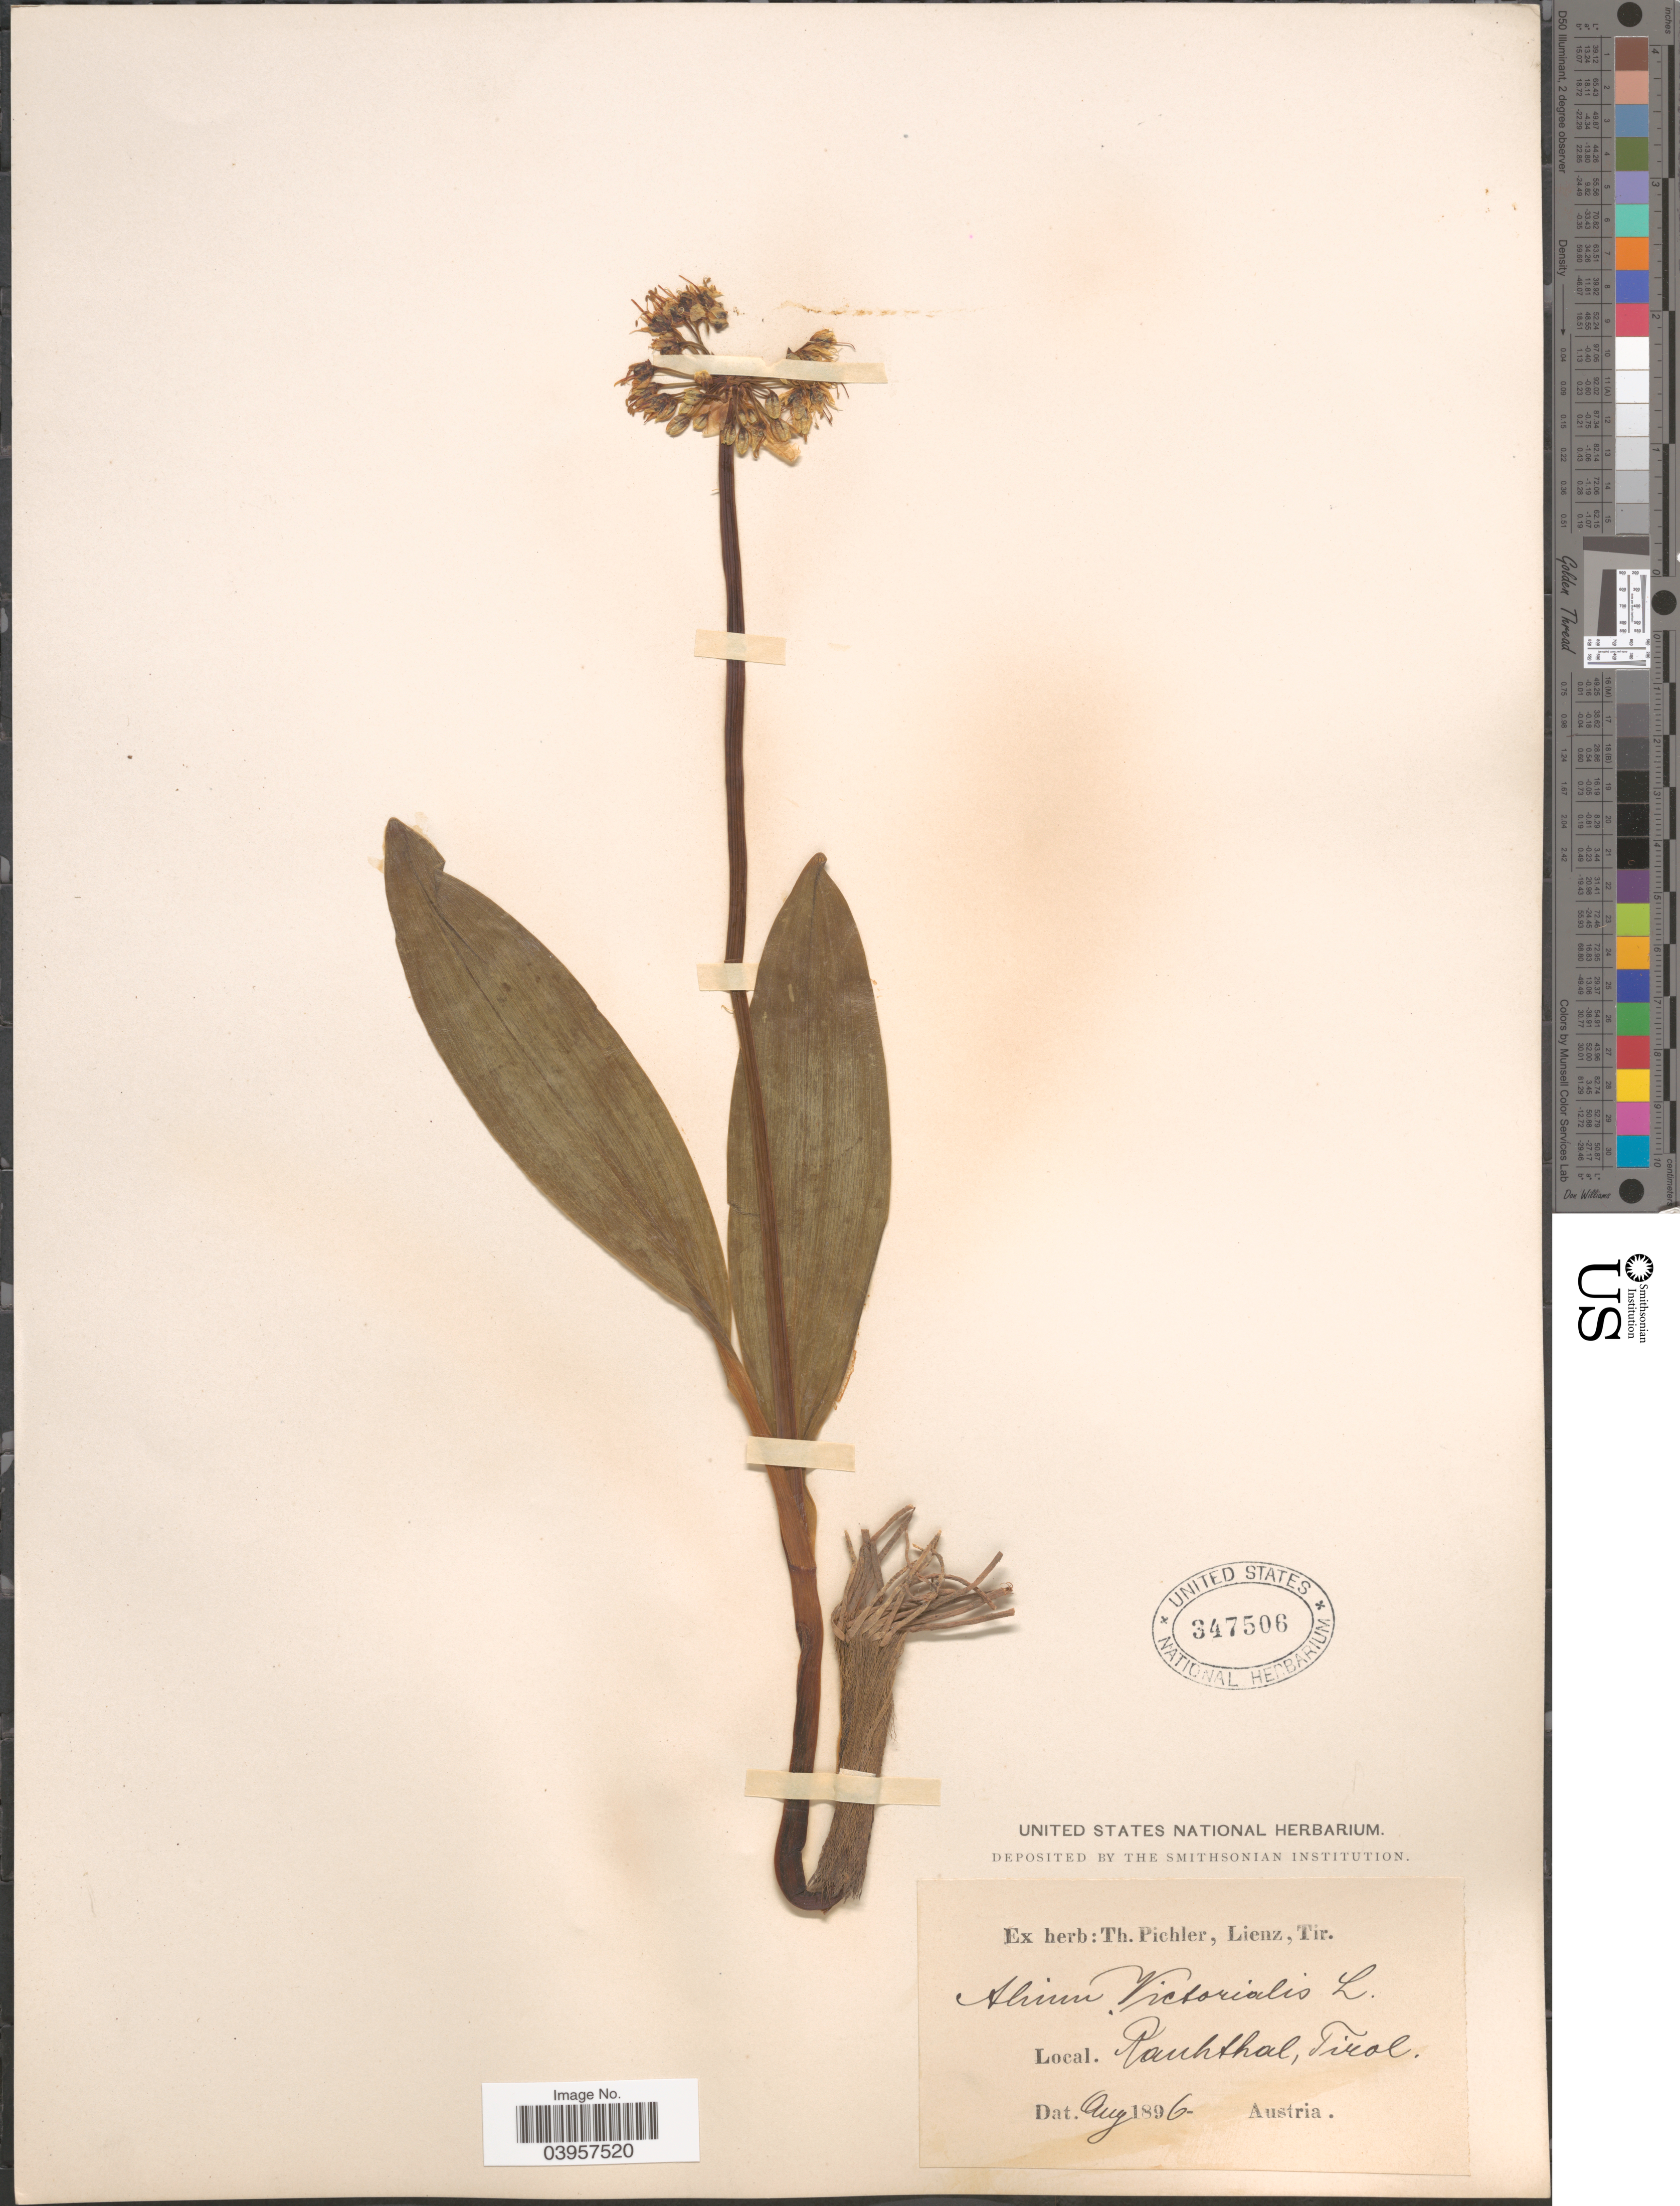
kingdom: Plantae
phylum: Tracheophyta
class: Liliopsida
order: Asparagales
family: Amaryllidaceae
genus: Allium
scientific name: Allium victorialis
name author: L.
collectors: ex herb. T. Pichler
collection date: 1896-08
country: Austria / Italy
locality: Ranhthal, [interpreted] Tirol.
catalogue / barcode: US 347506